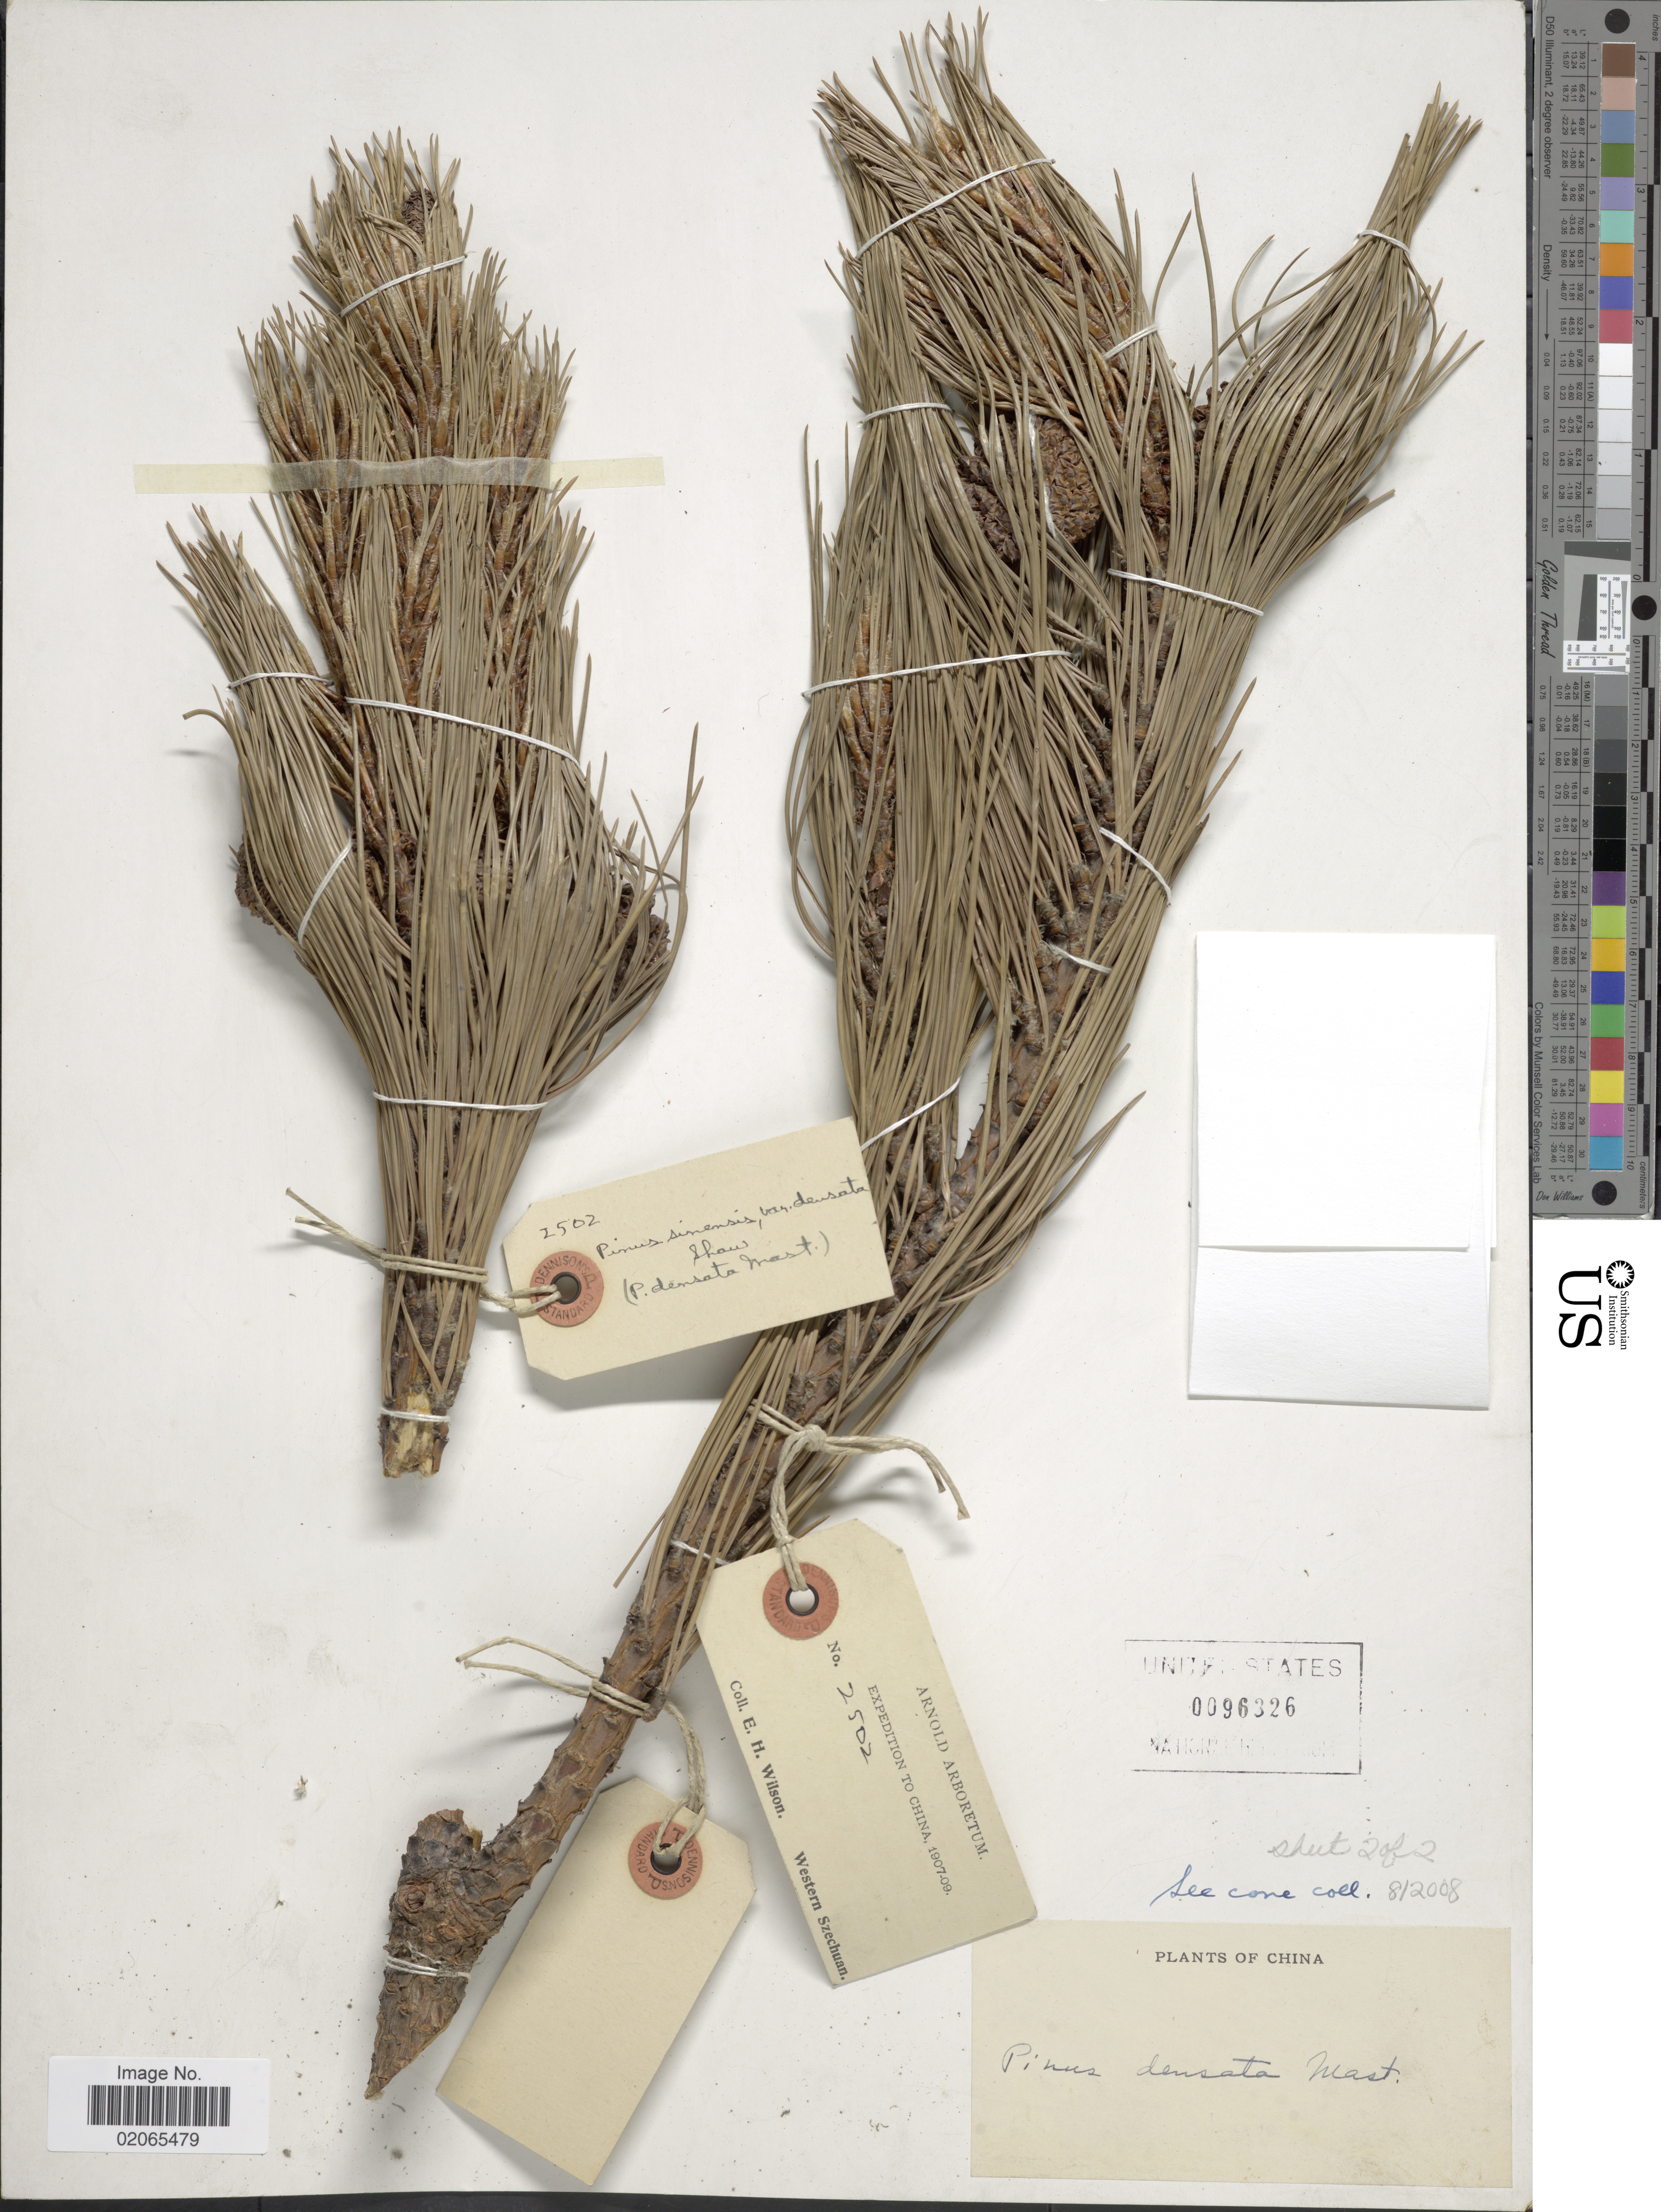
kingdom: Plantae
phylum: Tracheophyta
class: Pinopsida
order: Pinales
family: Pinaceae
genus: Pinus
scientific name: Pinus densata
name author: Mast.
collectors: E. H. Wilson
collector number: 2502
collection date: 1907/1909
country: China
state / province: Sichuan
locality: Western Szechuan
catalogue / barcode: US 96326